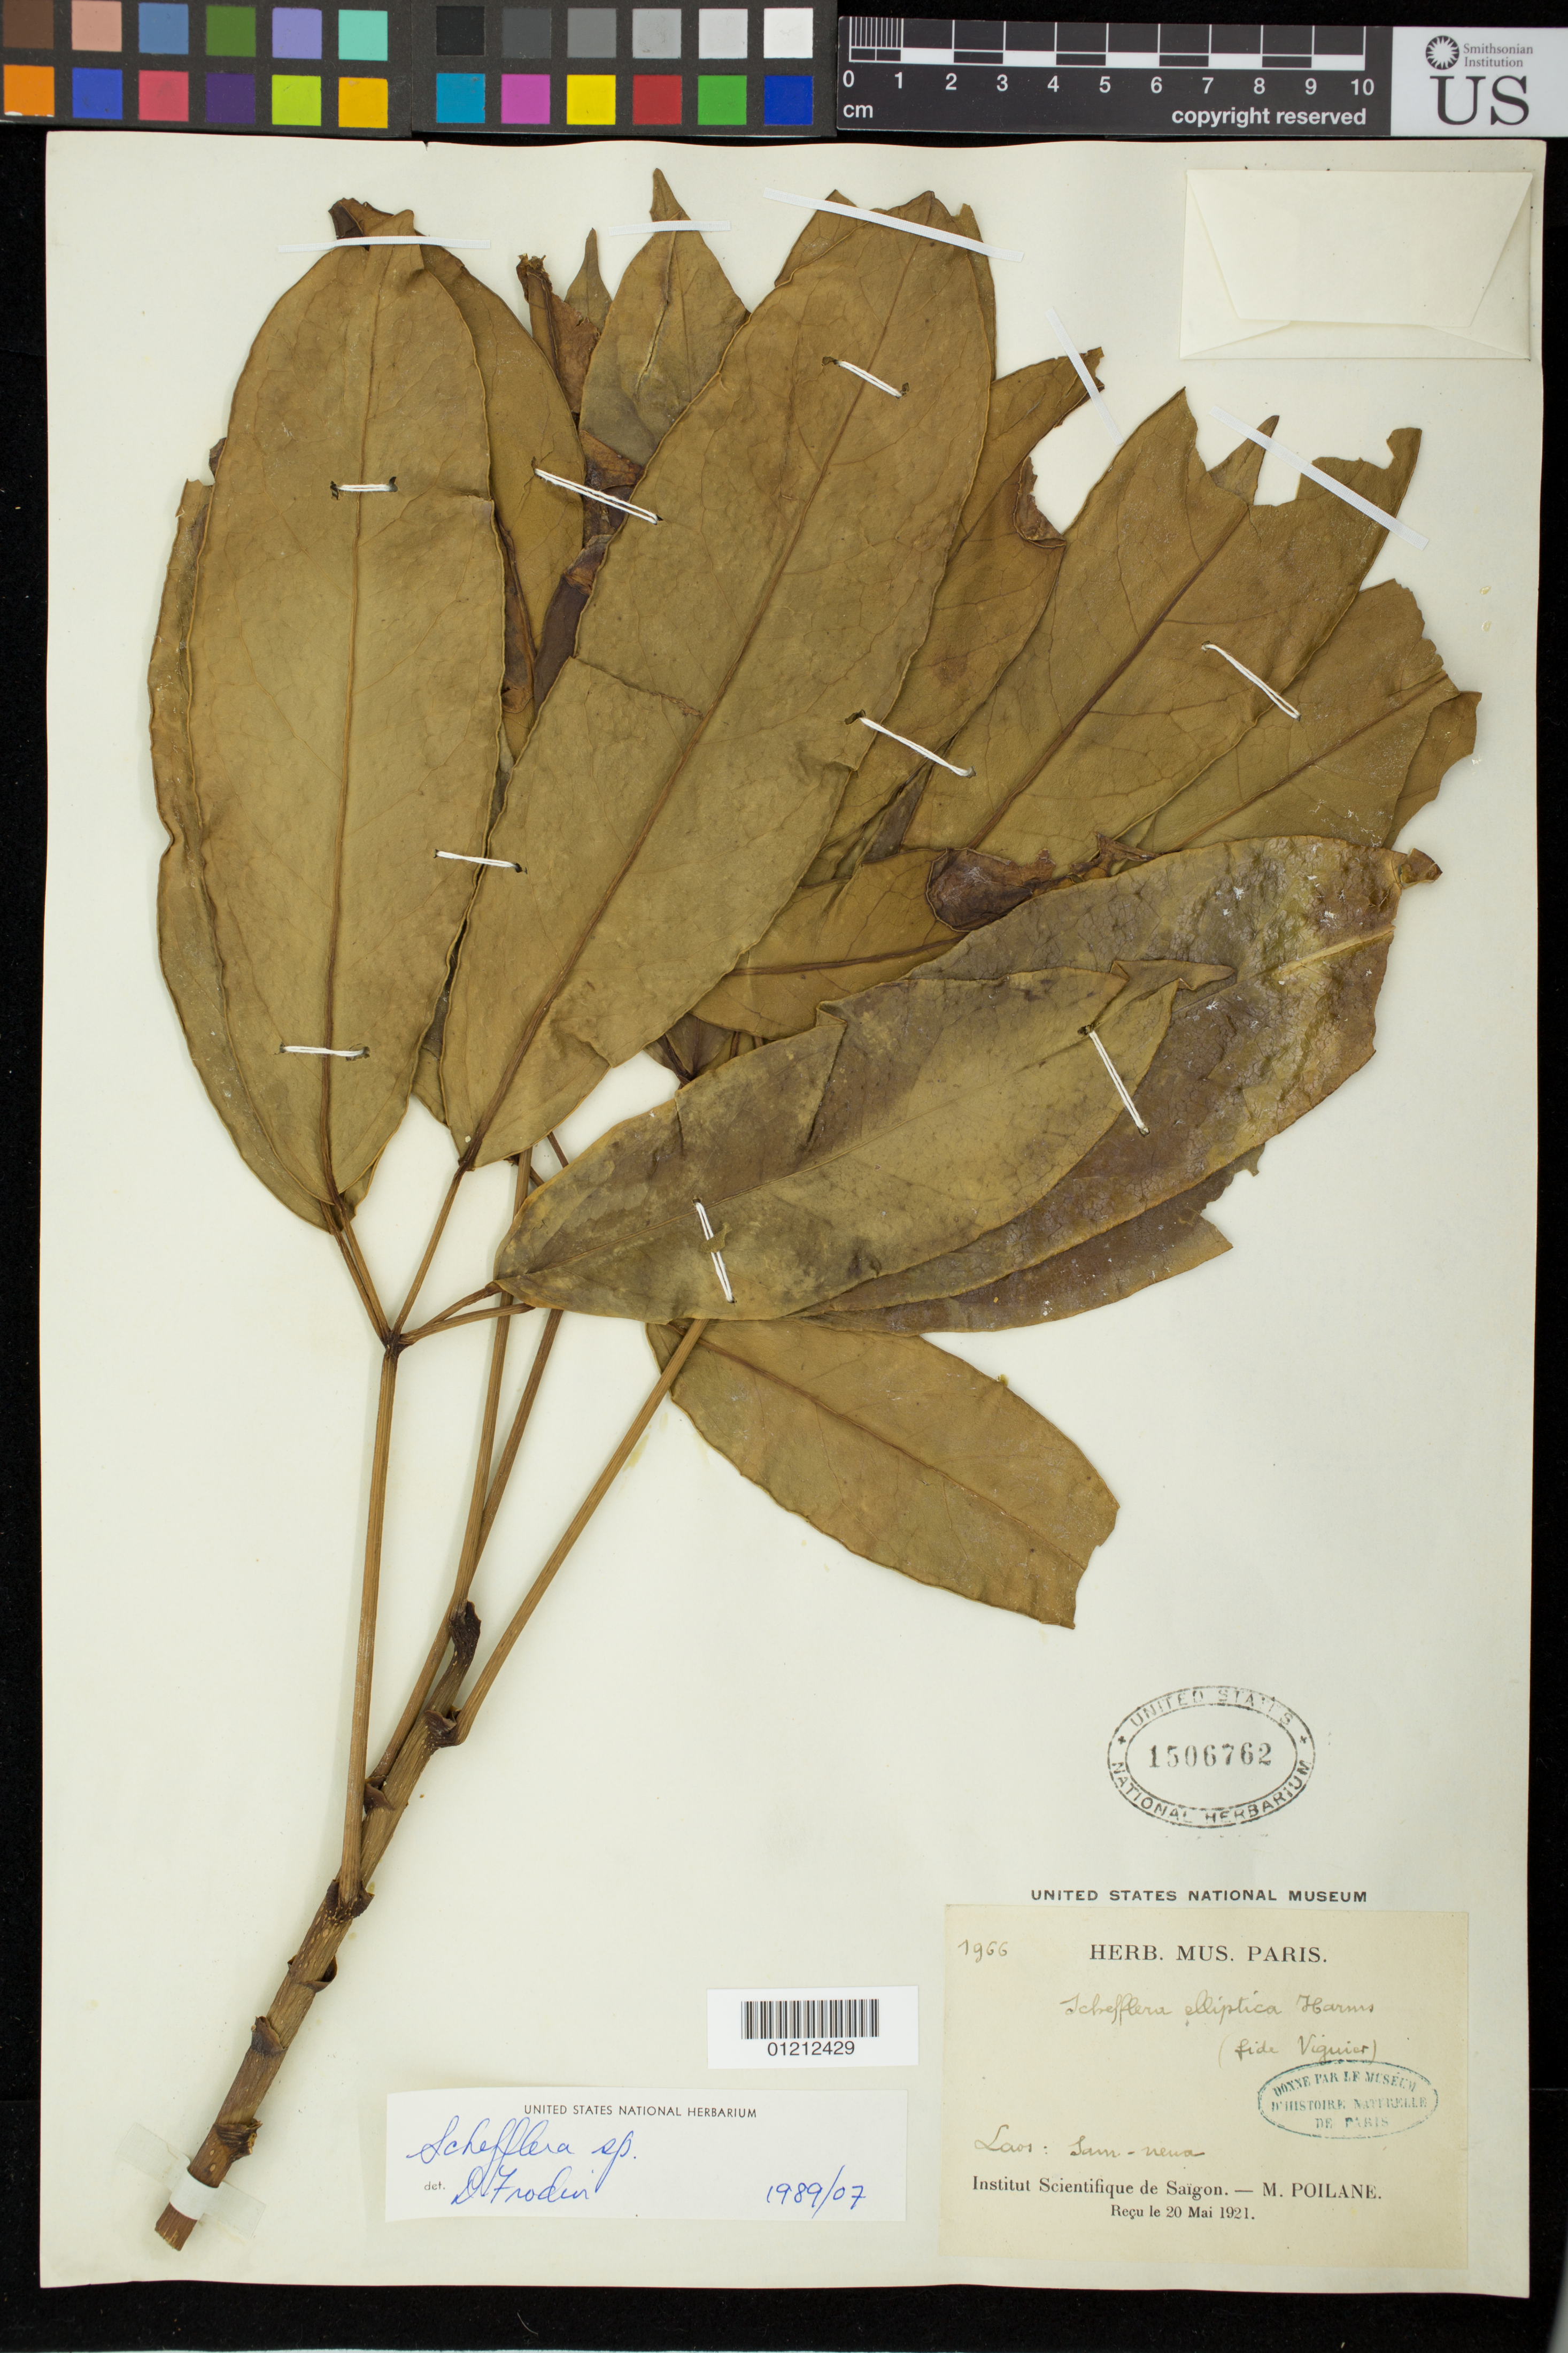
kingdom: Plantae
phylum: Tracheophyta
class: Magnoliopsida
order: Apiales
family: Araliaceae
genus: Schefflera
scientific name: Schefflera sp.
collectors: E. Poilane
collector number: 1966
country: Laos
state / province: Houaphan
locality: Sam-neua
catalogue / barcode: US 1506762